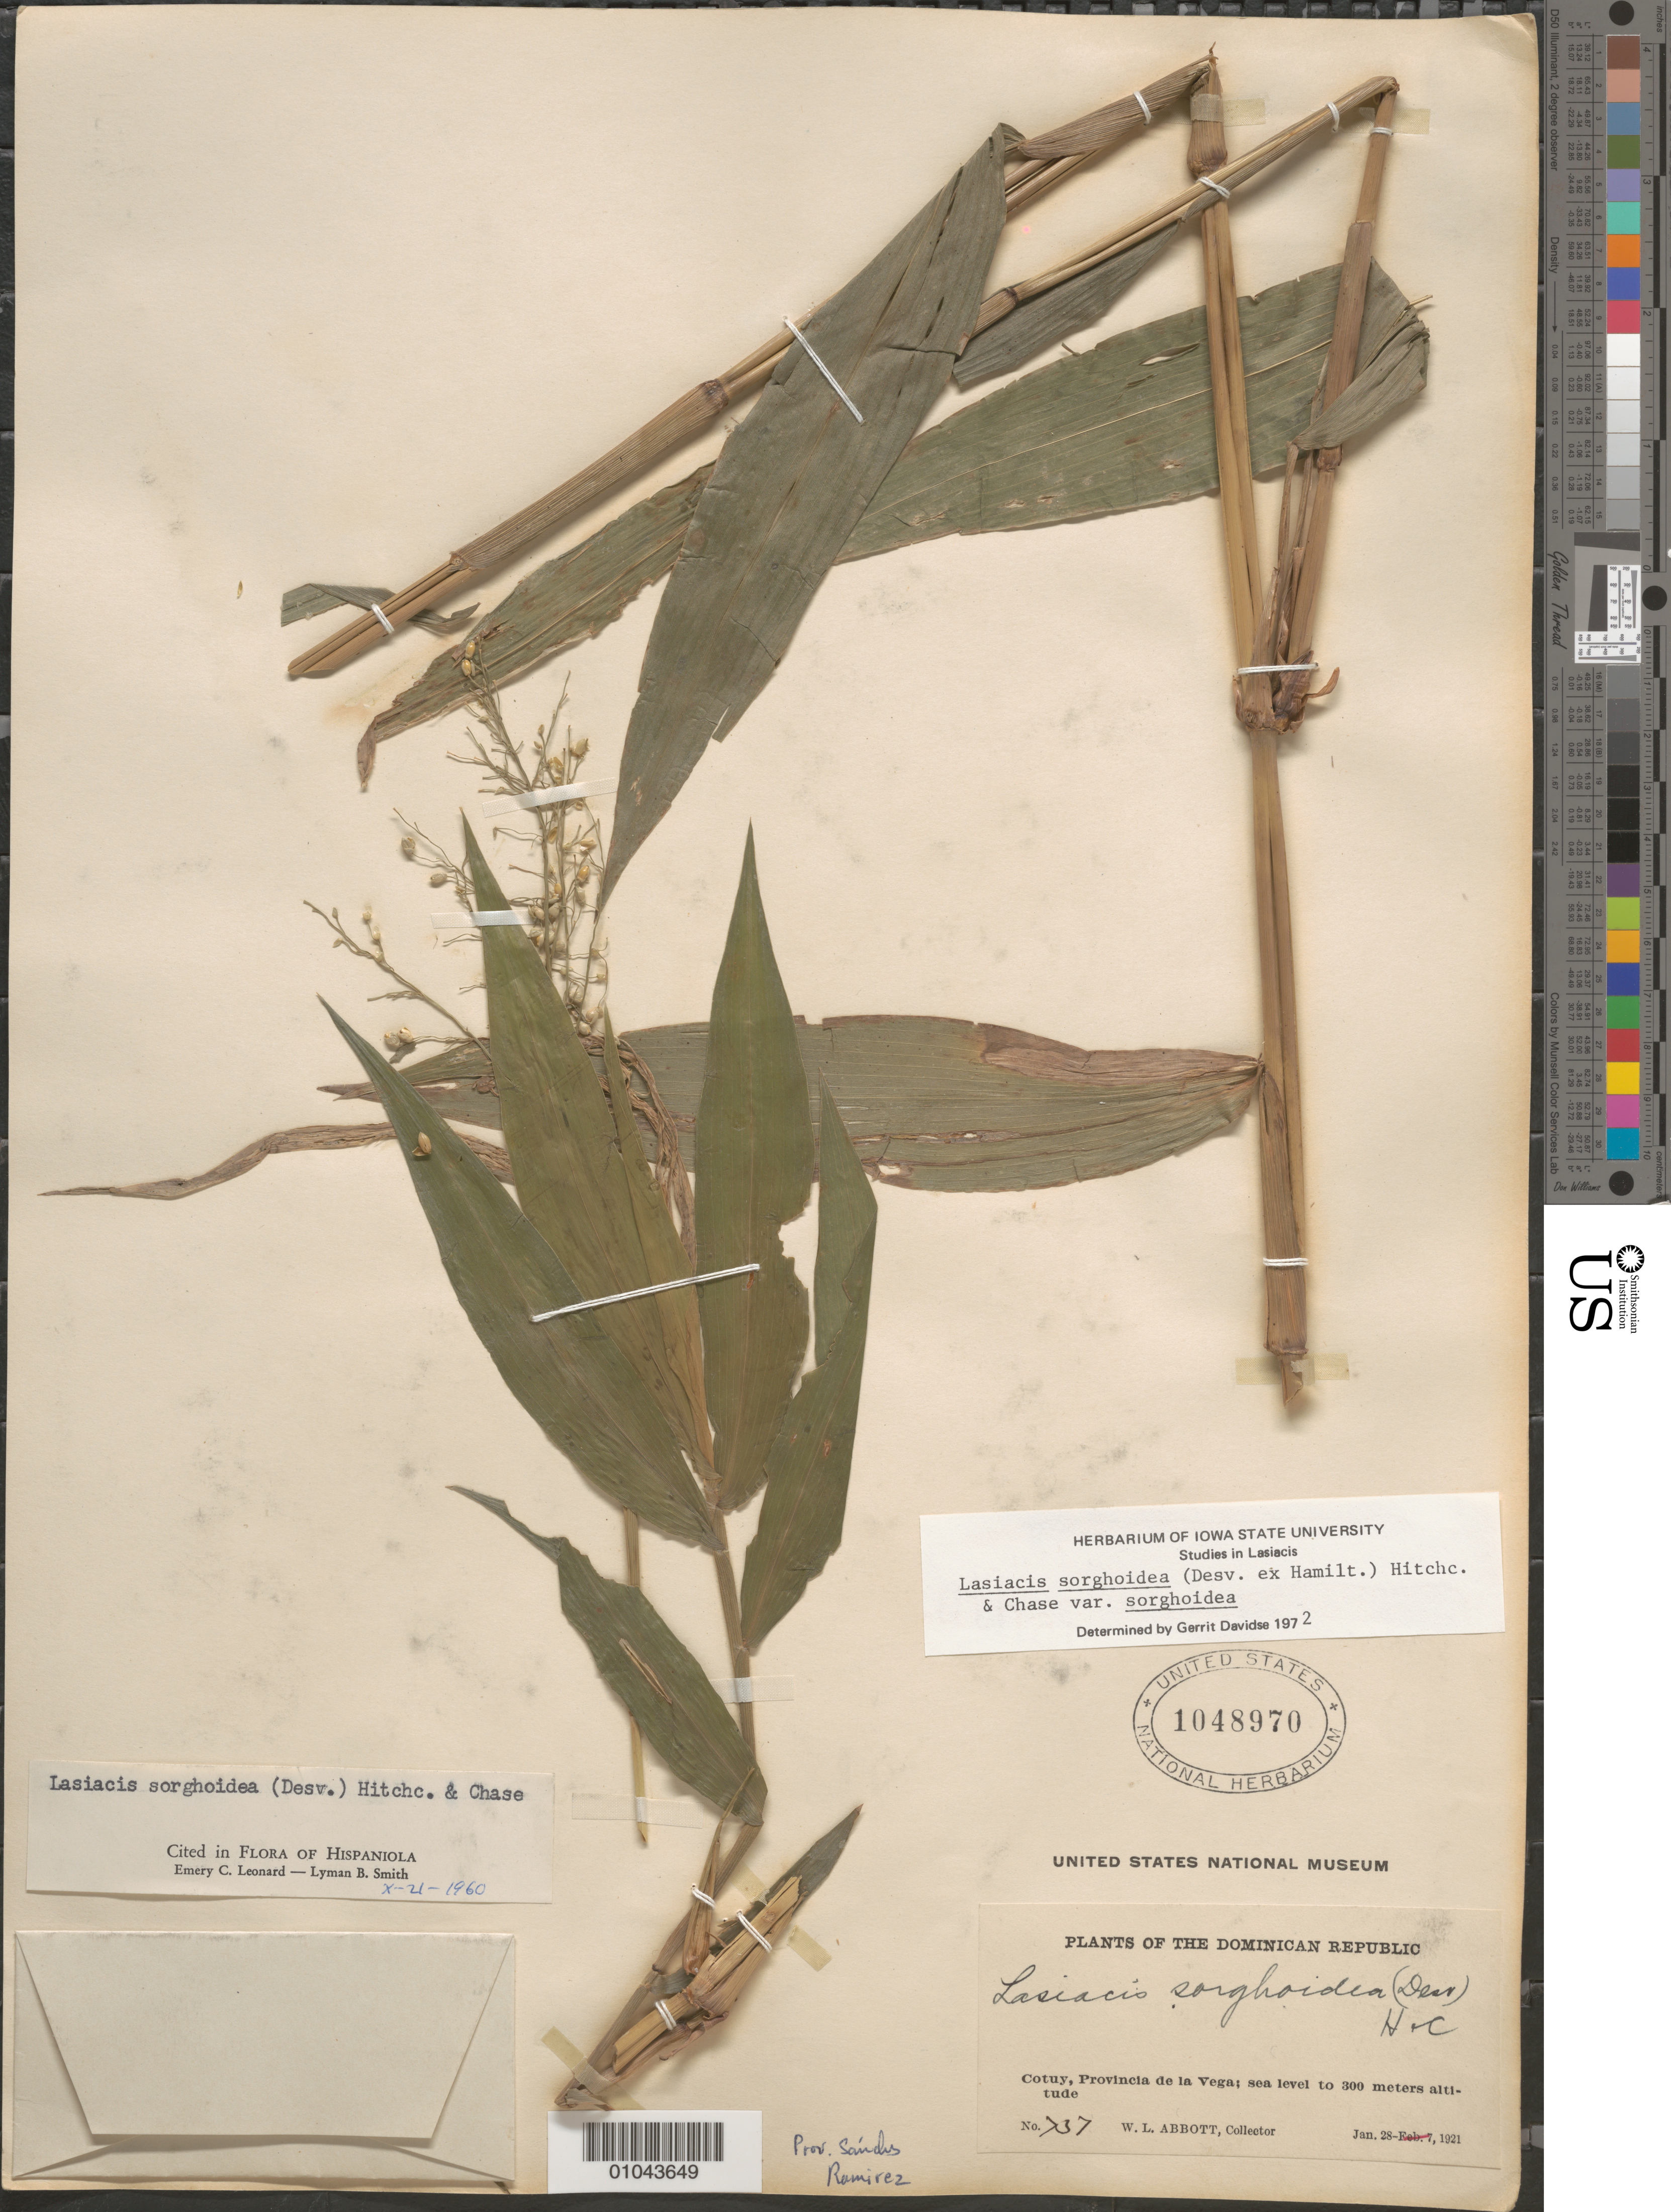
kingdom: Plantae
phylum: Tracheophyta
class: Liliopsida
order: Poales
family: Poaceae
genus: Lasiacis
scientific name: Lasiacis sorghoidea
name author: (Desv. ex Ham.) Hitchc. & Chase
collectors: W. L. Abbott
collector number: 337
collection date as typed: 28 Jan 1921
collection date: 1921-01-28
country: Dominican Republic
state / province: Sánchez Ramírez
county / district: Cotui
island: Hispaniola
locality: Cotuy,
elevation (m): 0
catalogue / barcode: US 1048970